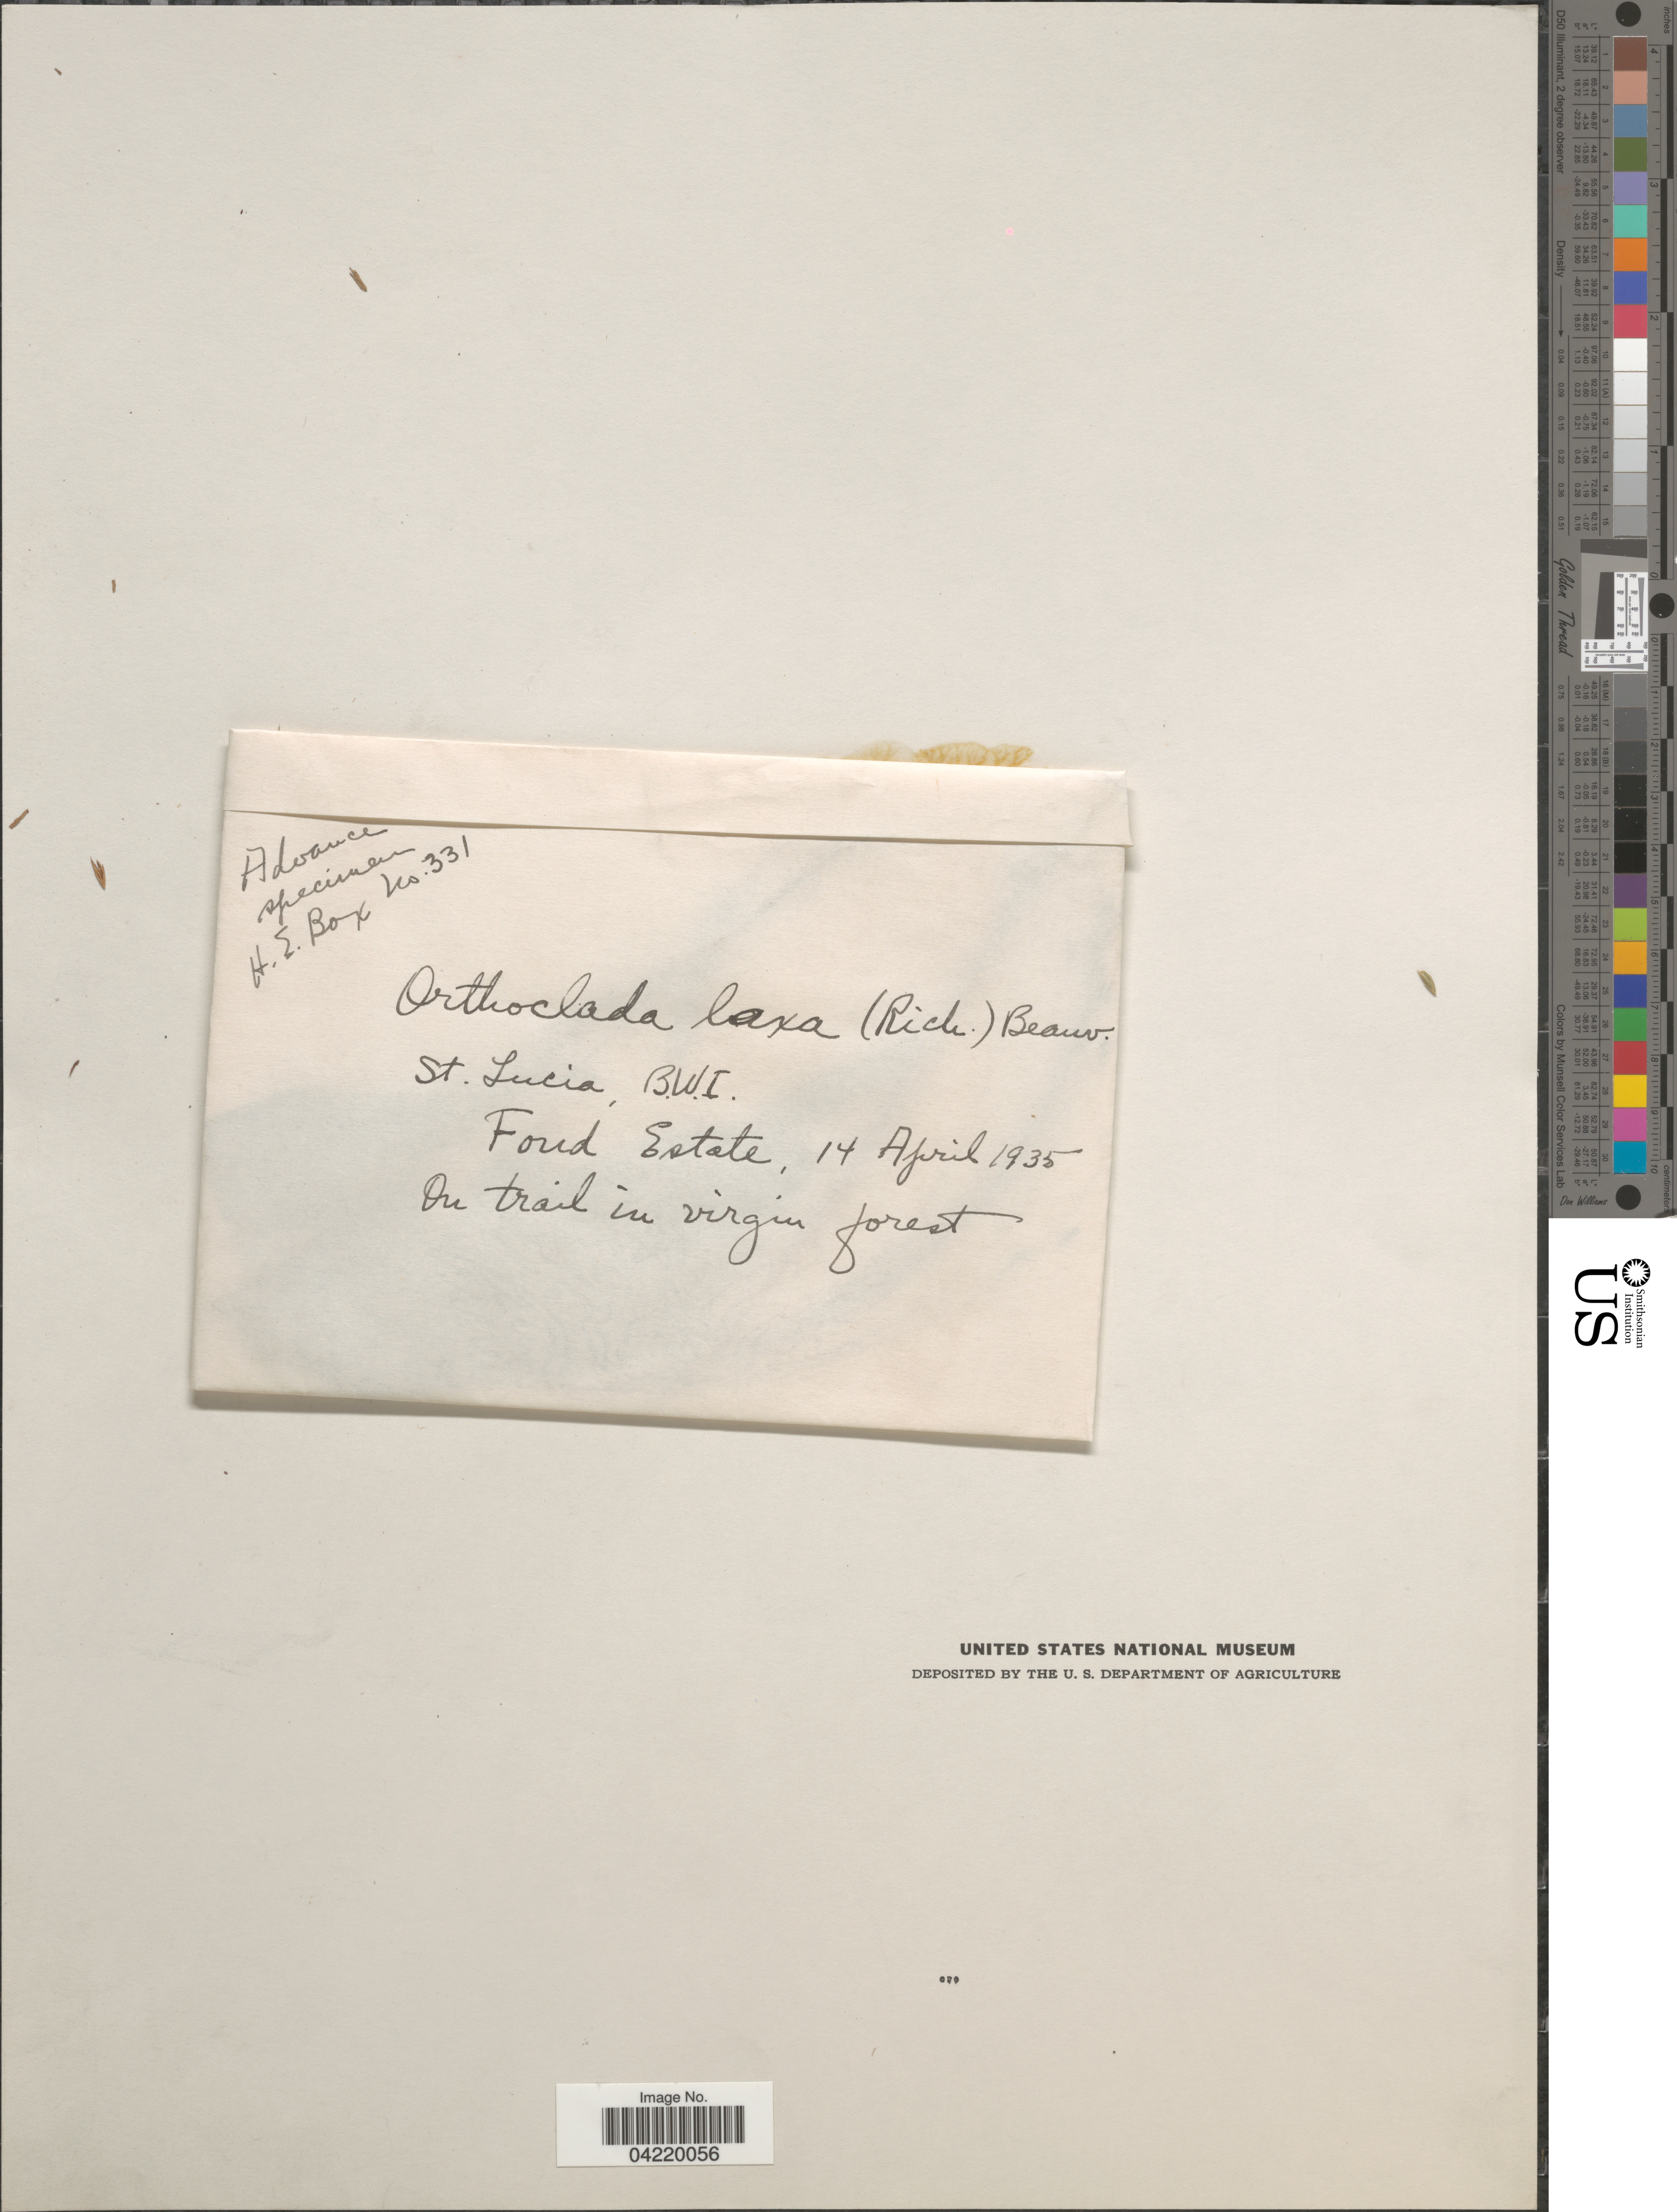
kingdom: Plantae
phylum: Tracheophyta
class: Liliopsida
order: Poales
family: Poaceae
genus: Orthoclada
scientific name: Orthoclada laxa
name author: P. Beauv.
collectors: H. E. Box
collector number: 331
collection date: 1935-04-14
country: St. Lucia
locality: St. Lucia, B.W.I. Fond Estate. On trail in virgin forest.